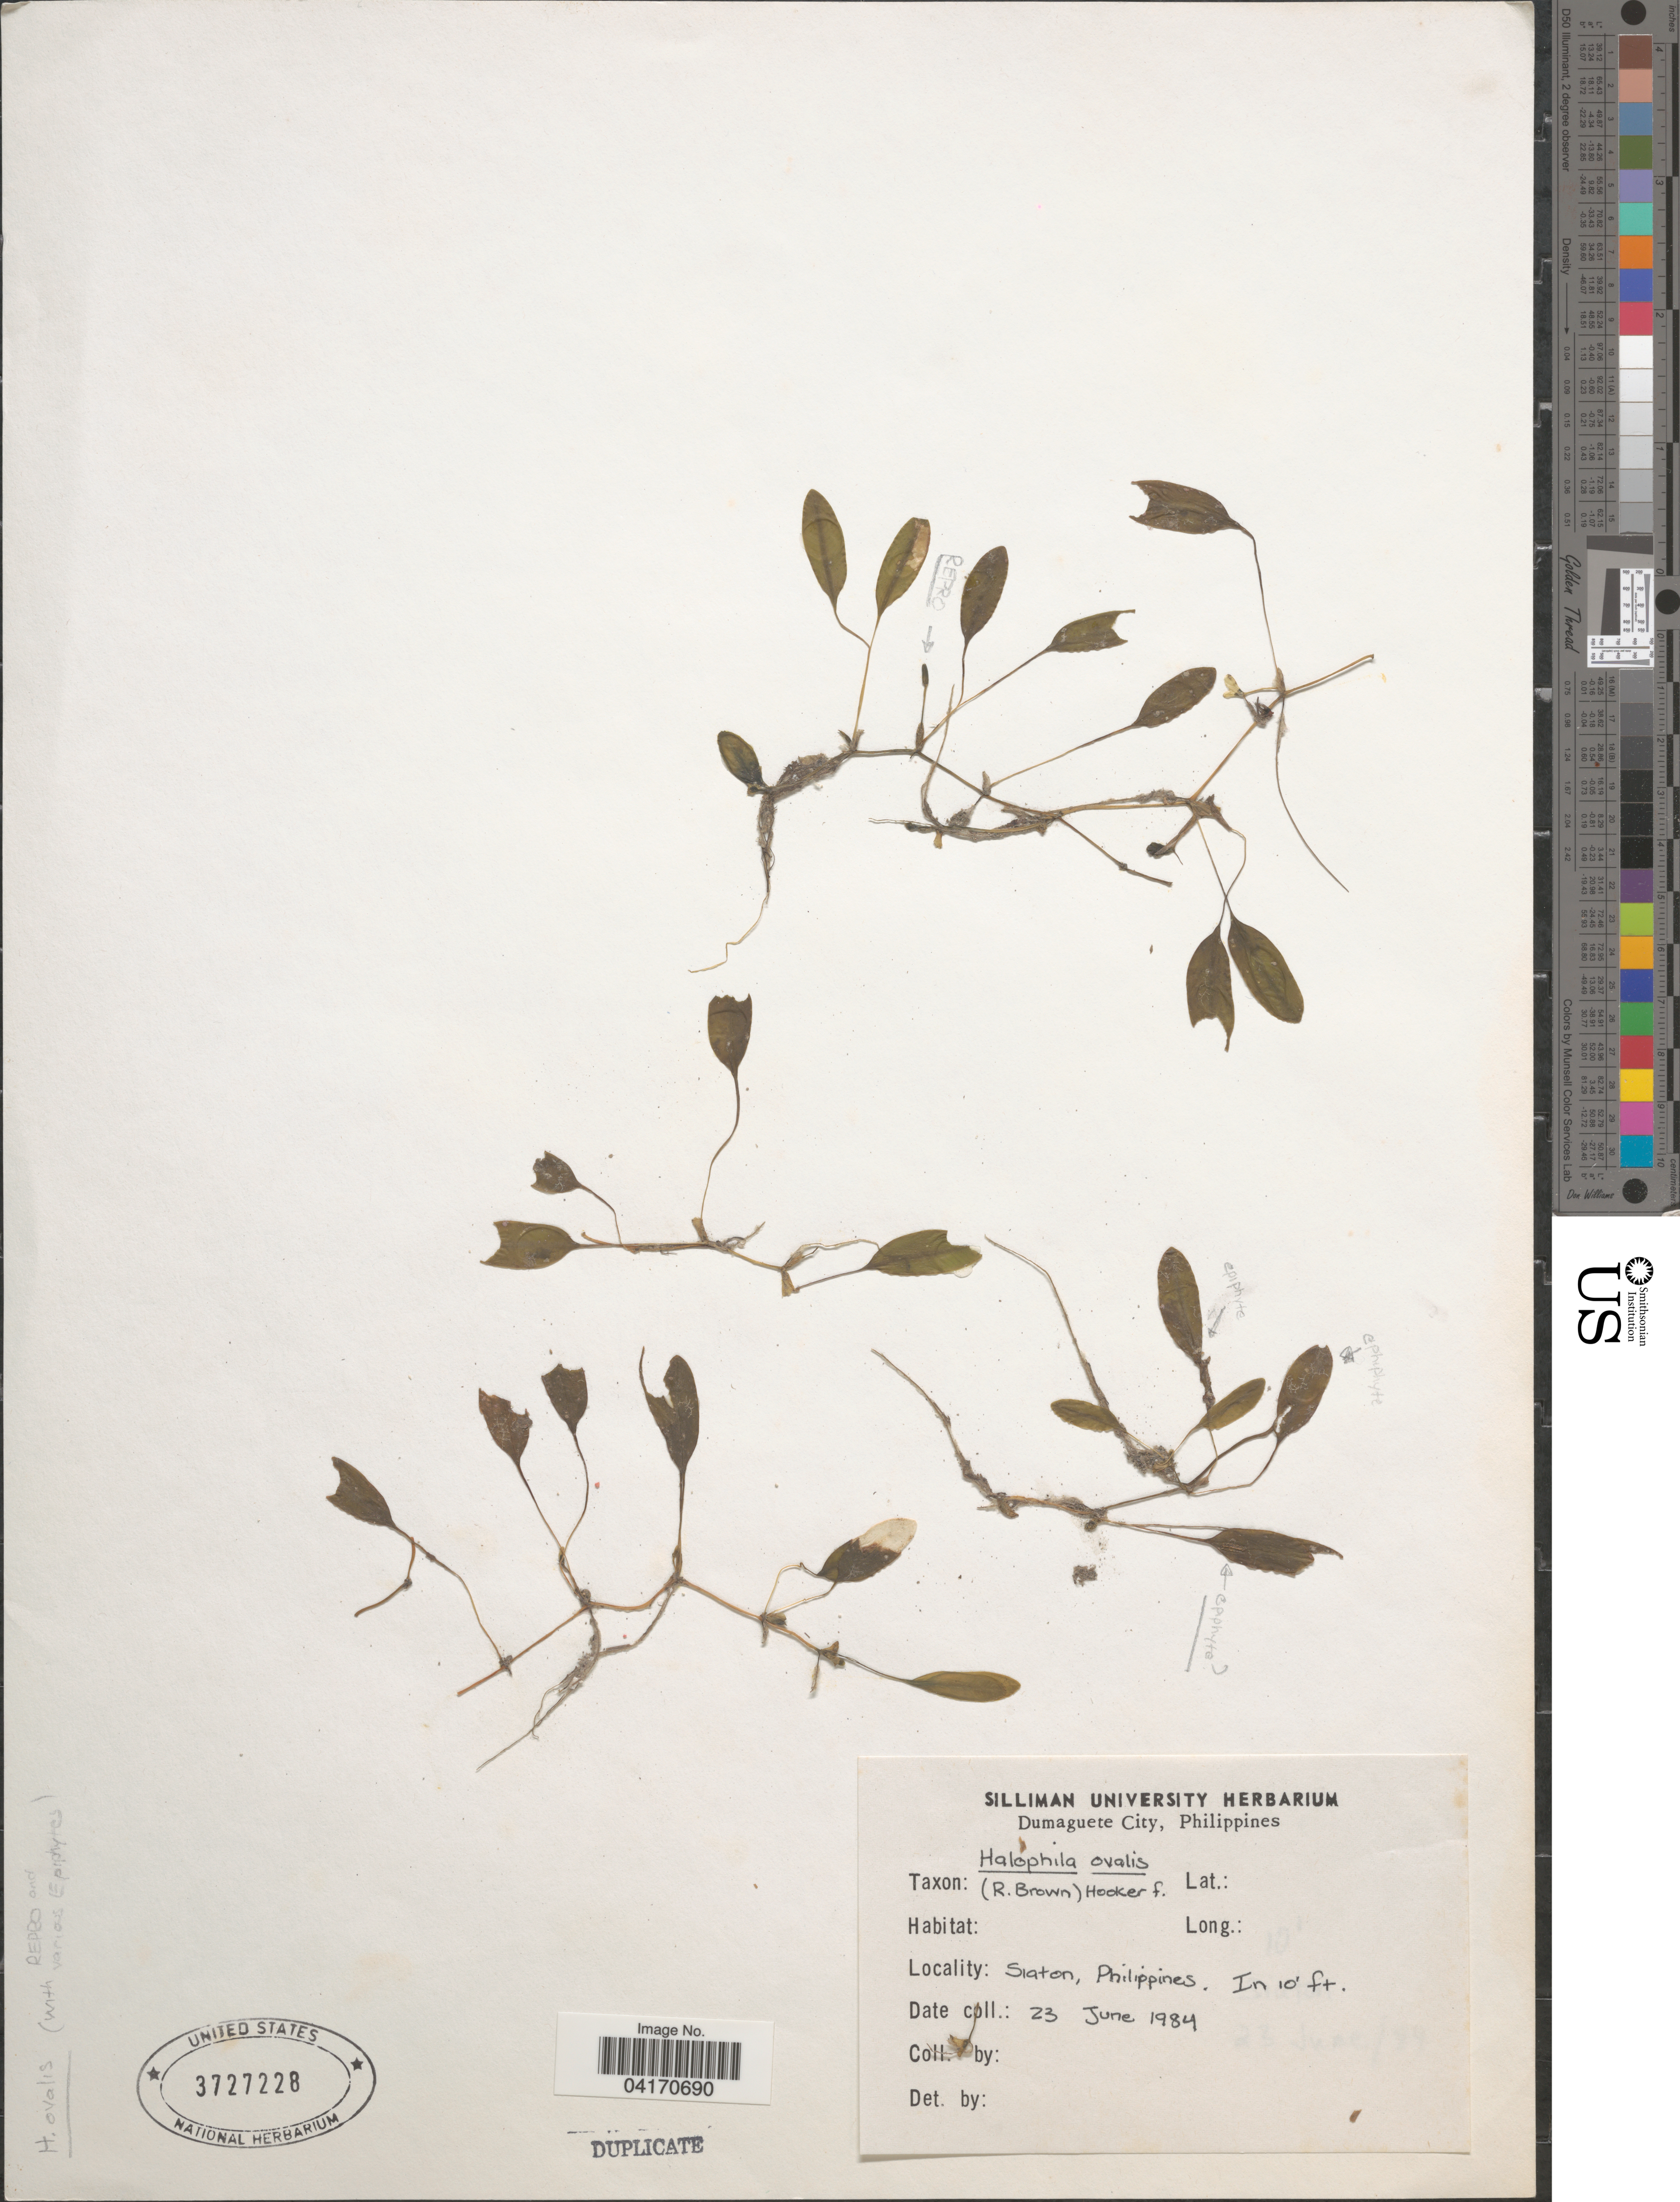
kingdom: Plantae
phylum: Tracheophyta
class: Liliopsida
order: Alismatales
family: Hydrocharitaceae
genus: Halophila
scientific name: Halophila ovalis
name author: (R. Br.) Hook. f.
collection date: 1984-06-23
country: Philippines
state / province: Central Visayas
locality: Siaton.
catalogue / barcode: US 3727228